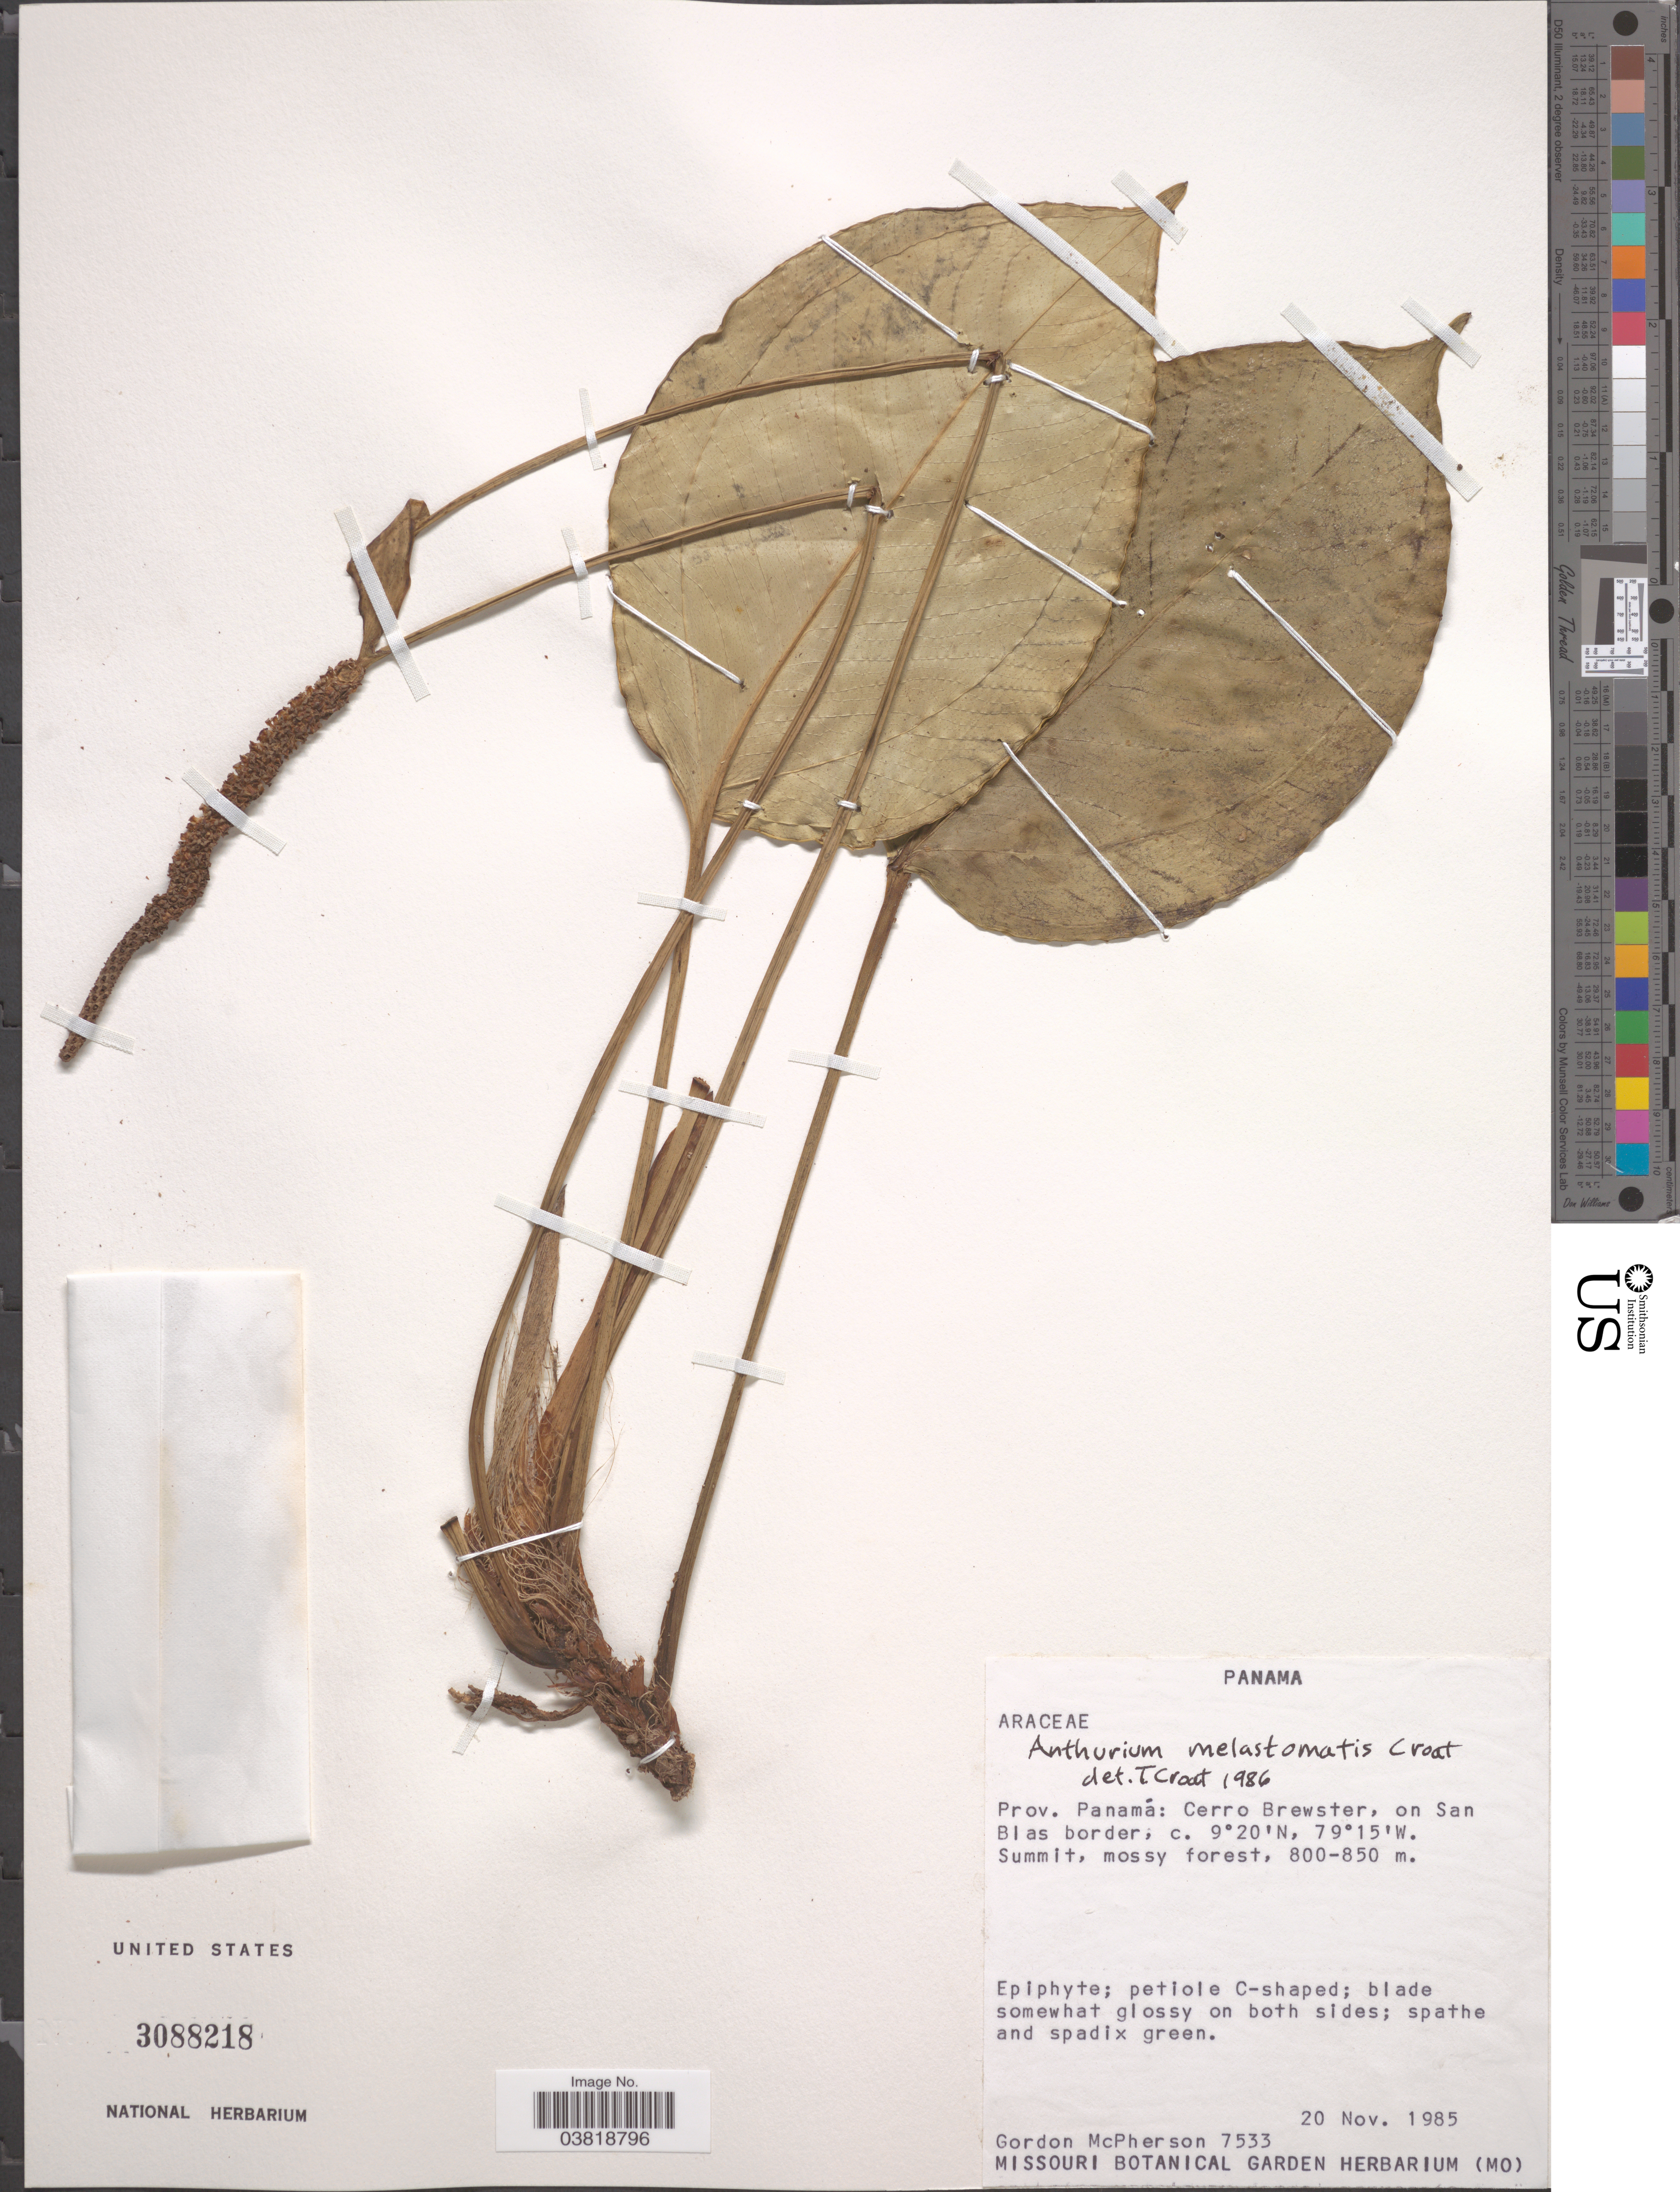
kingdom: Plantae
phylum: Tracheophyta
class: Liliopsida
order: Alismatales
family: Araceae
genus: Anthurium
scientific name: Anthurium melastomatis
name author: Croat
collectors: G. McPherson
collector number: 7533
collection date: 1985-11-20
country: Panama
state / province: Panamá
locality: Cerro Brewster, on San Blas border, Summit.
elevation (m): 800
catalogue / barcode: US 3088218